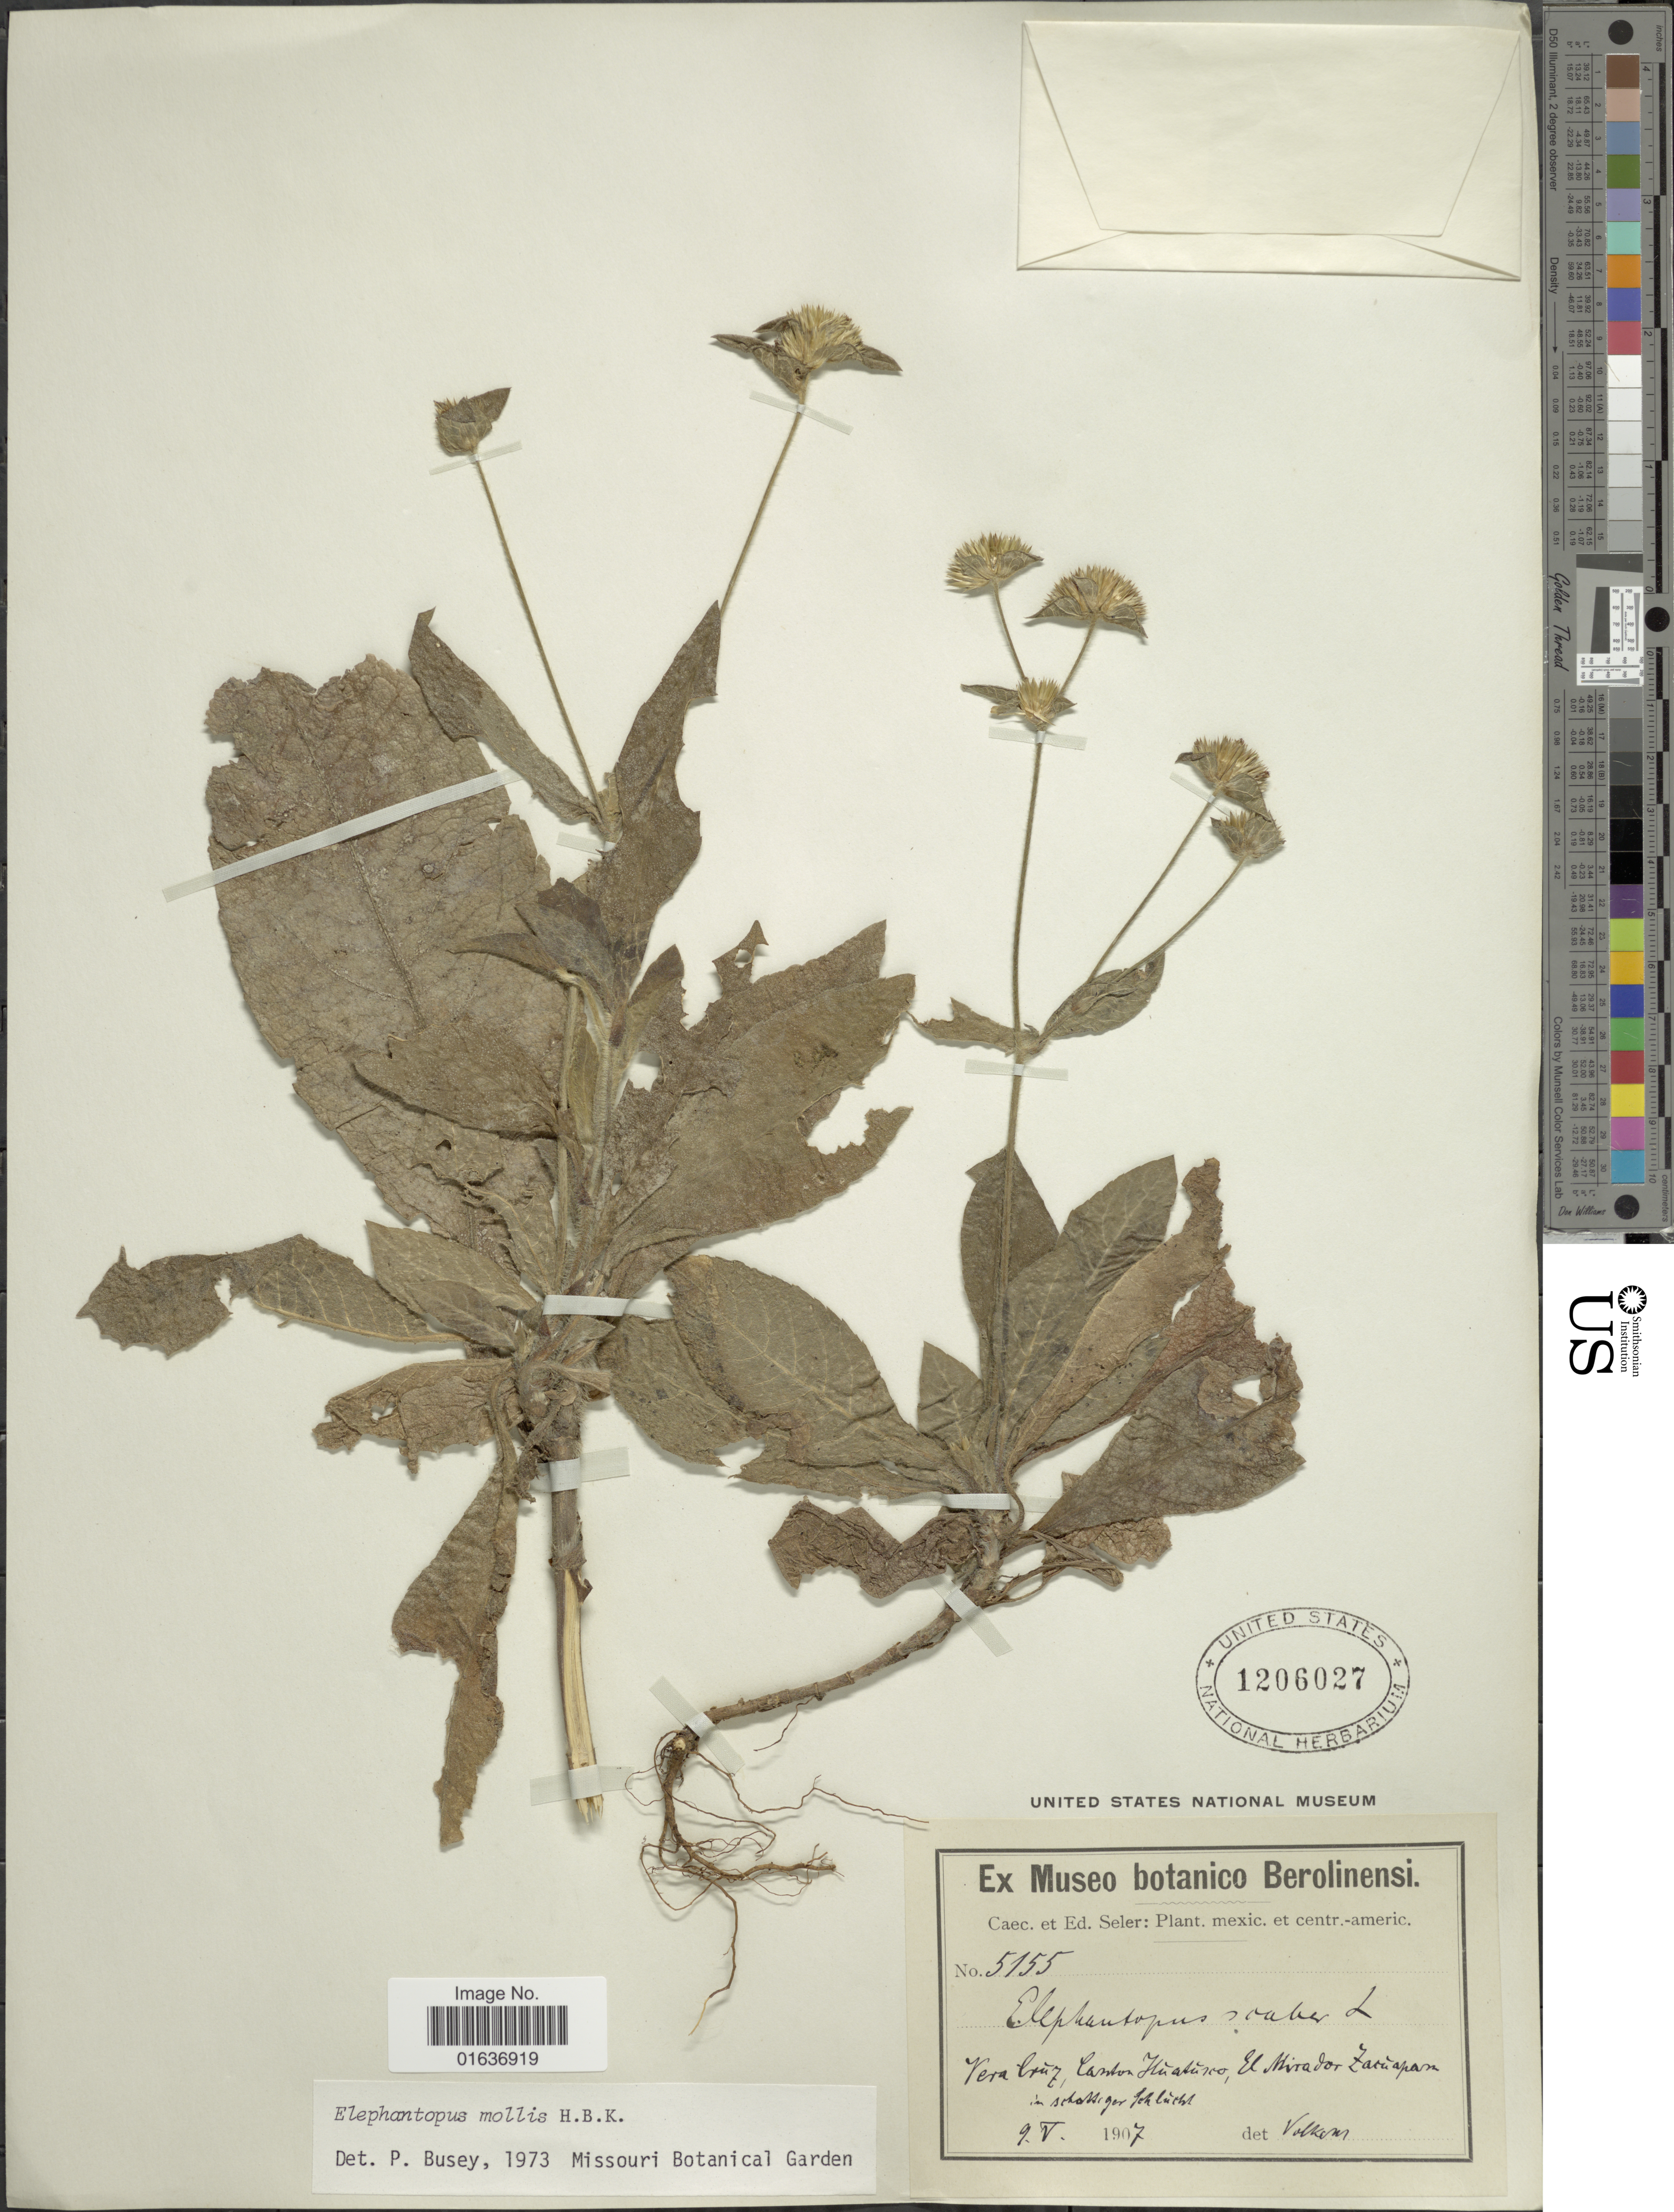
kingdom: Plantae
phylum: Tracheophyta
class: Magnoliopsida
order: Asterales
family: Asteraceae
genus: Elephantopus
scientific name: Elephantopus mollis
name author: Kunth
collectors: ex Caec. et Ed Seler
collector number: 5155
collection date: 1907-05-09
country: Mexico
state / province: Veracruz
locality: Canton Huatusco, el Mirador Zacuapam in schattiger Schlucht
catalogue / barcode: US 1206027